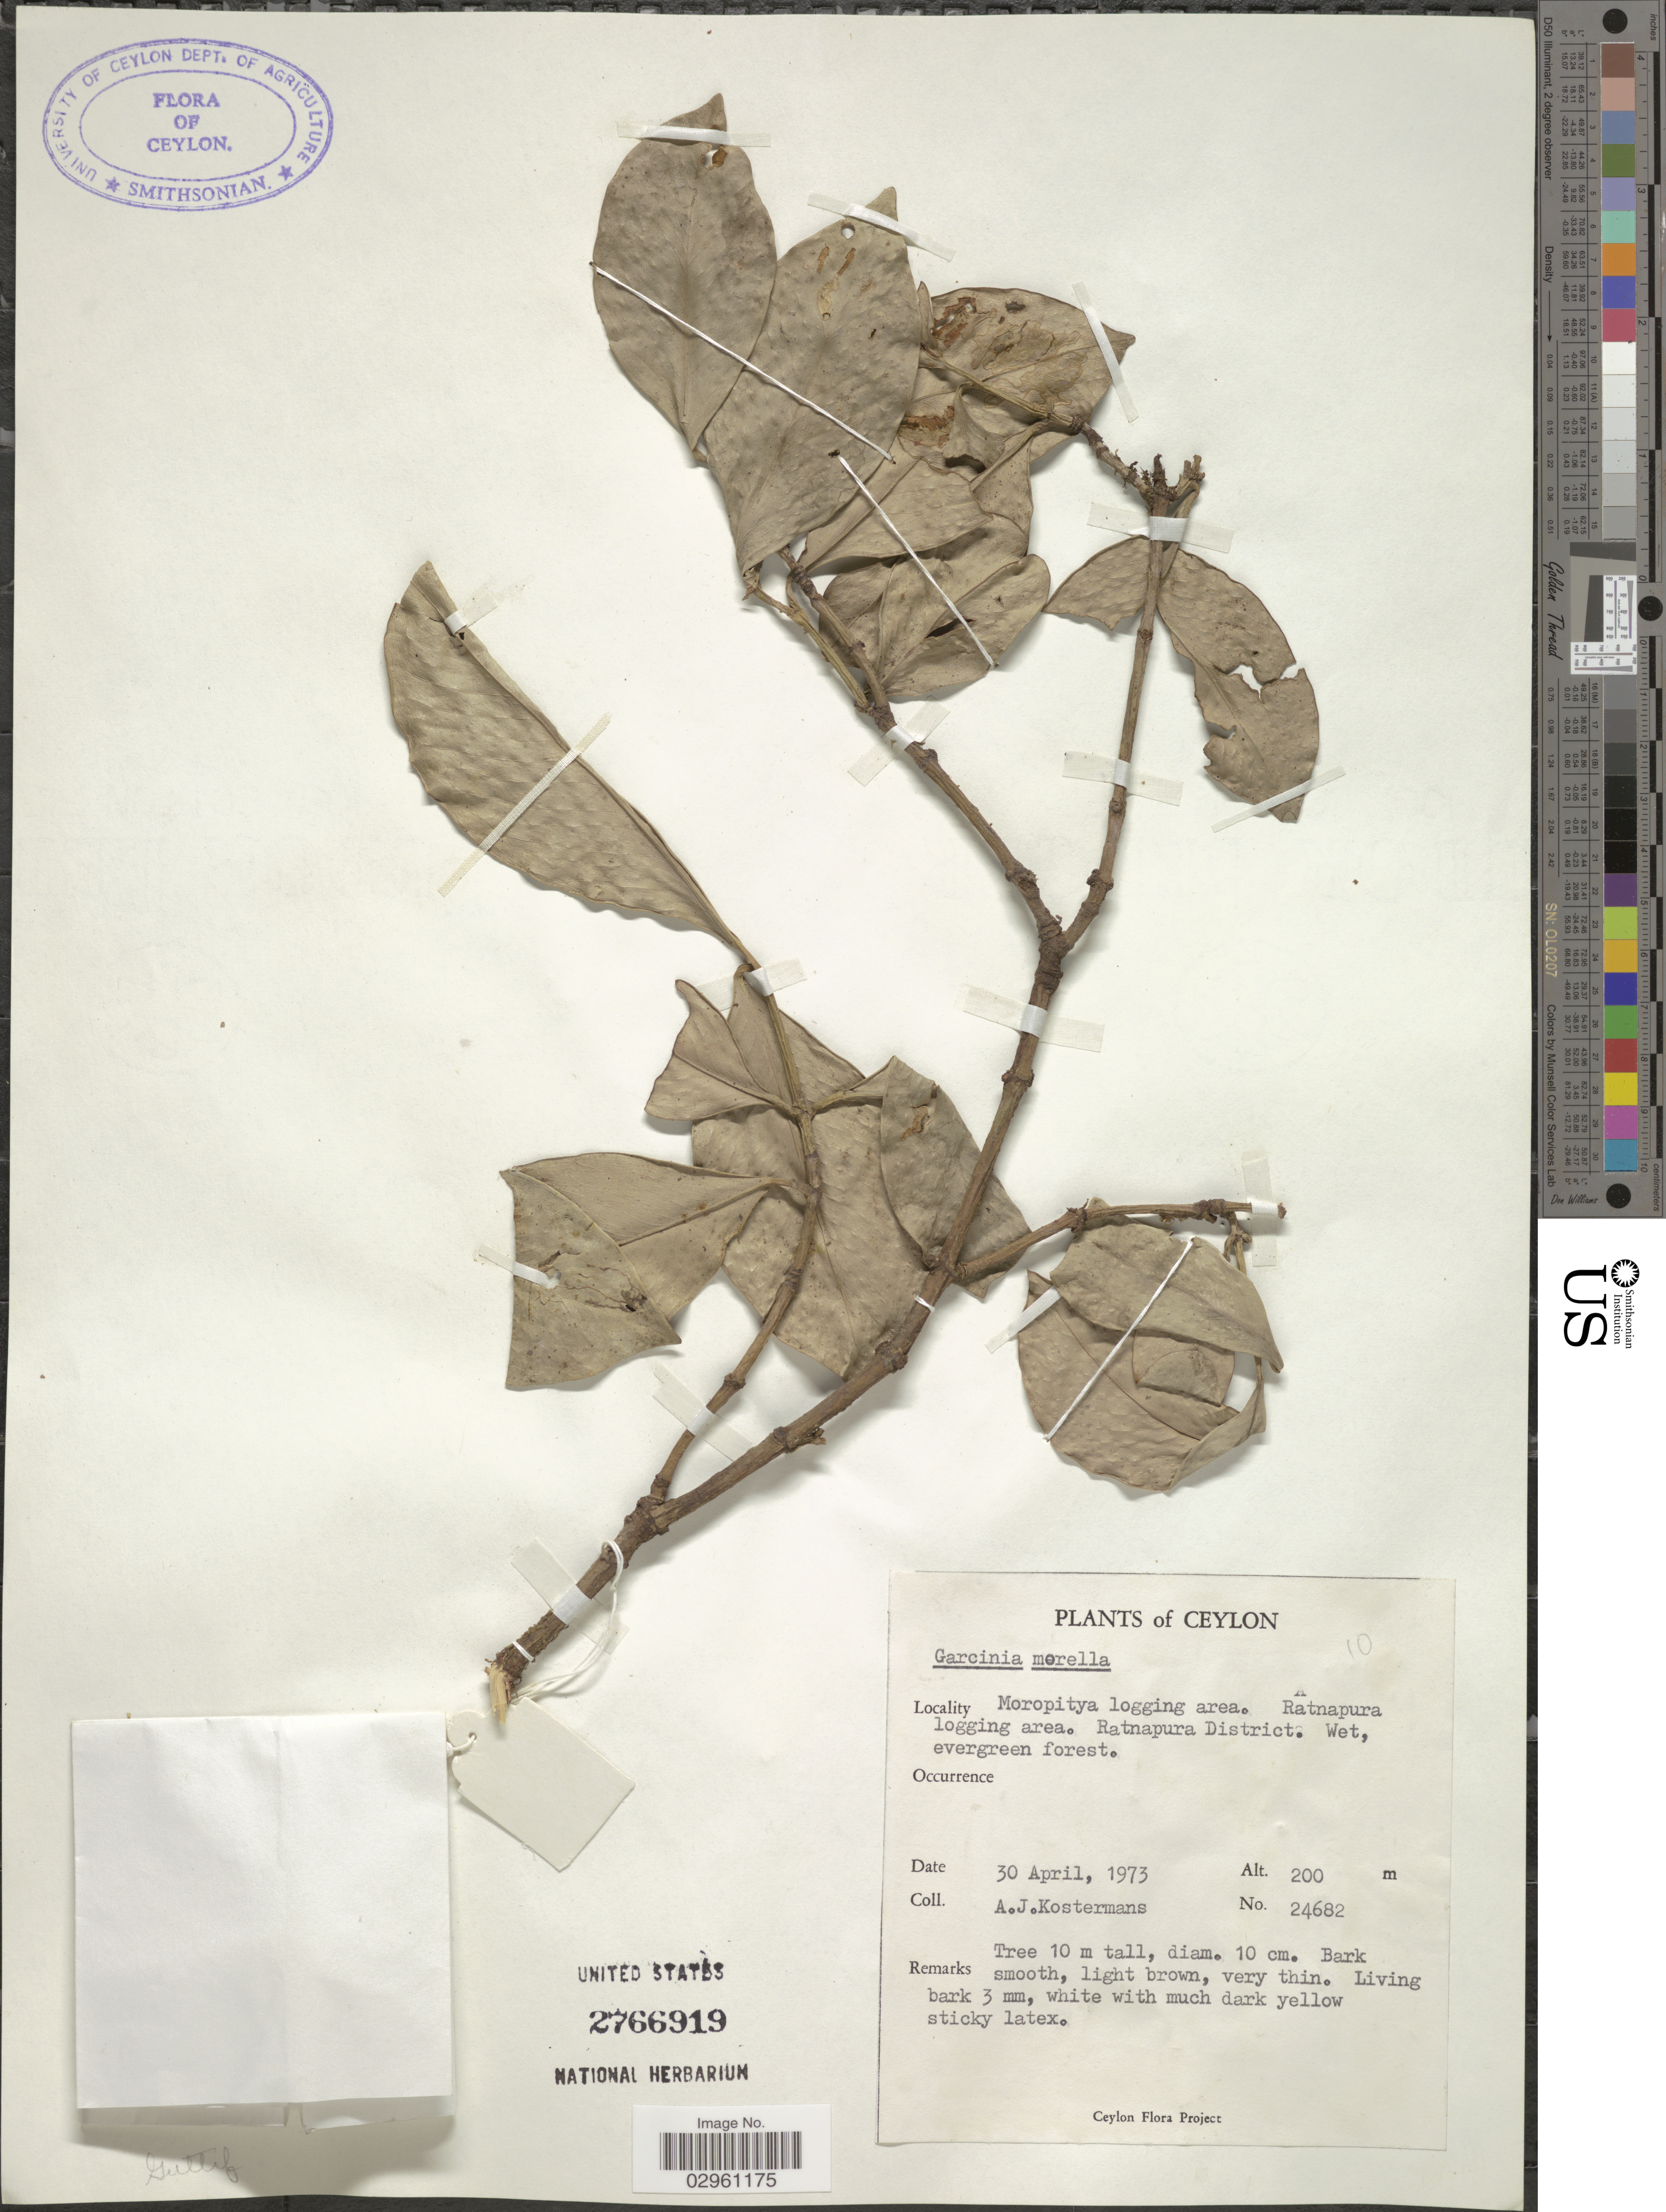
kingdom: Plantae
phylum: Tracheophyta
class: Magnoliopsida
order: Malpighiales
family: Clusiaceae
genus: Garcinia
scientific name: Garcinia morella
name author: (Gaertn.) Desr.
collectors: A. J. G. Kostermans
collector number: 24682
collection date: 1973-04-30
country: Sri Lanka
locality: Ceylon. Moropitya logging area. Ratnapura logging area. Ratnapura District. Wet, evergreen forest.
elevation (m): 200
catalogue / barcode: US 2766919